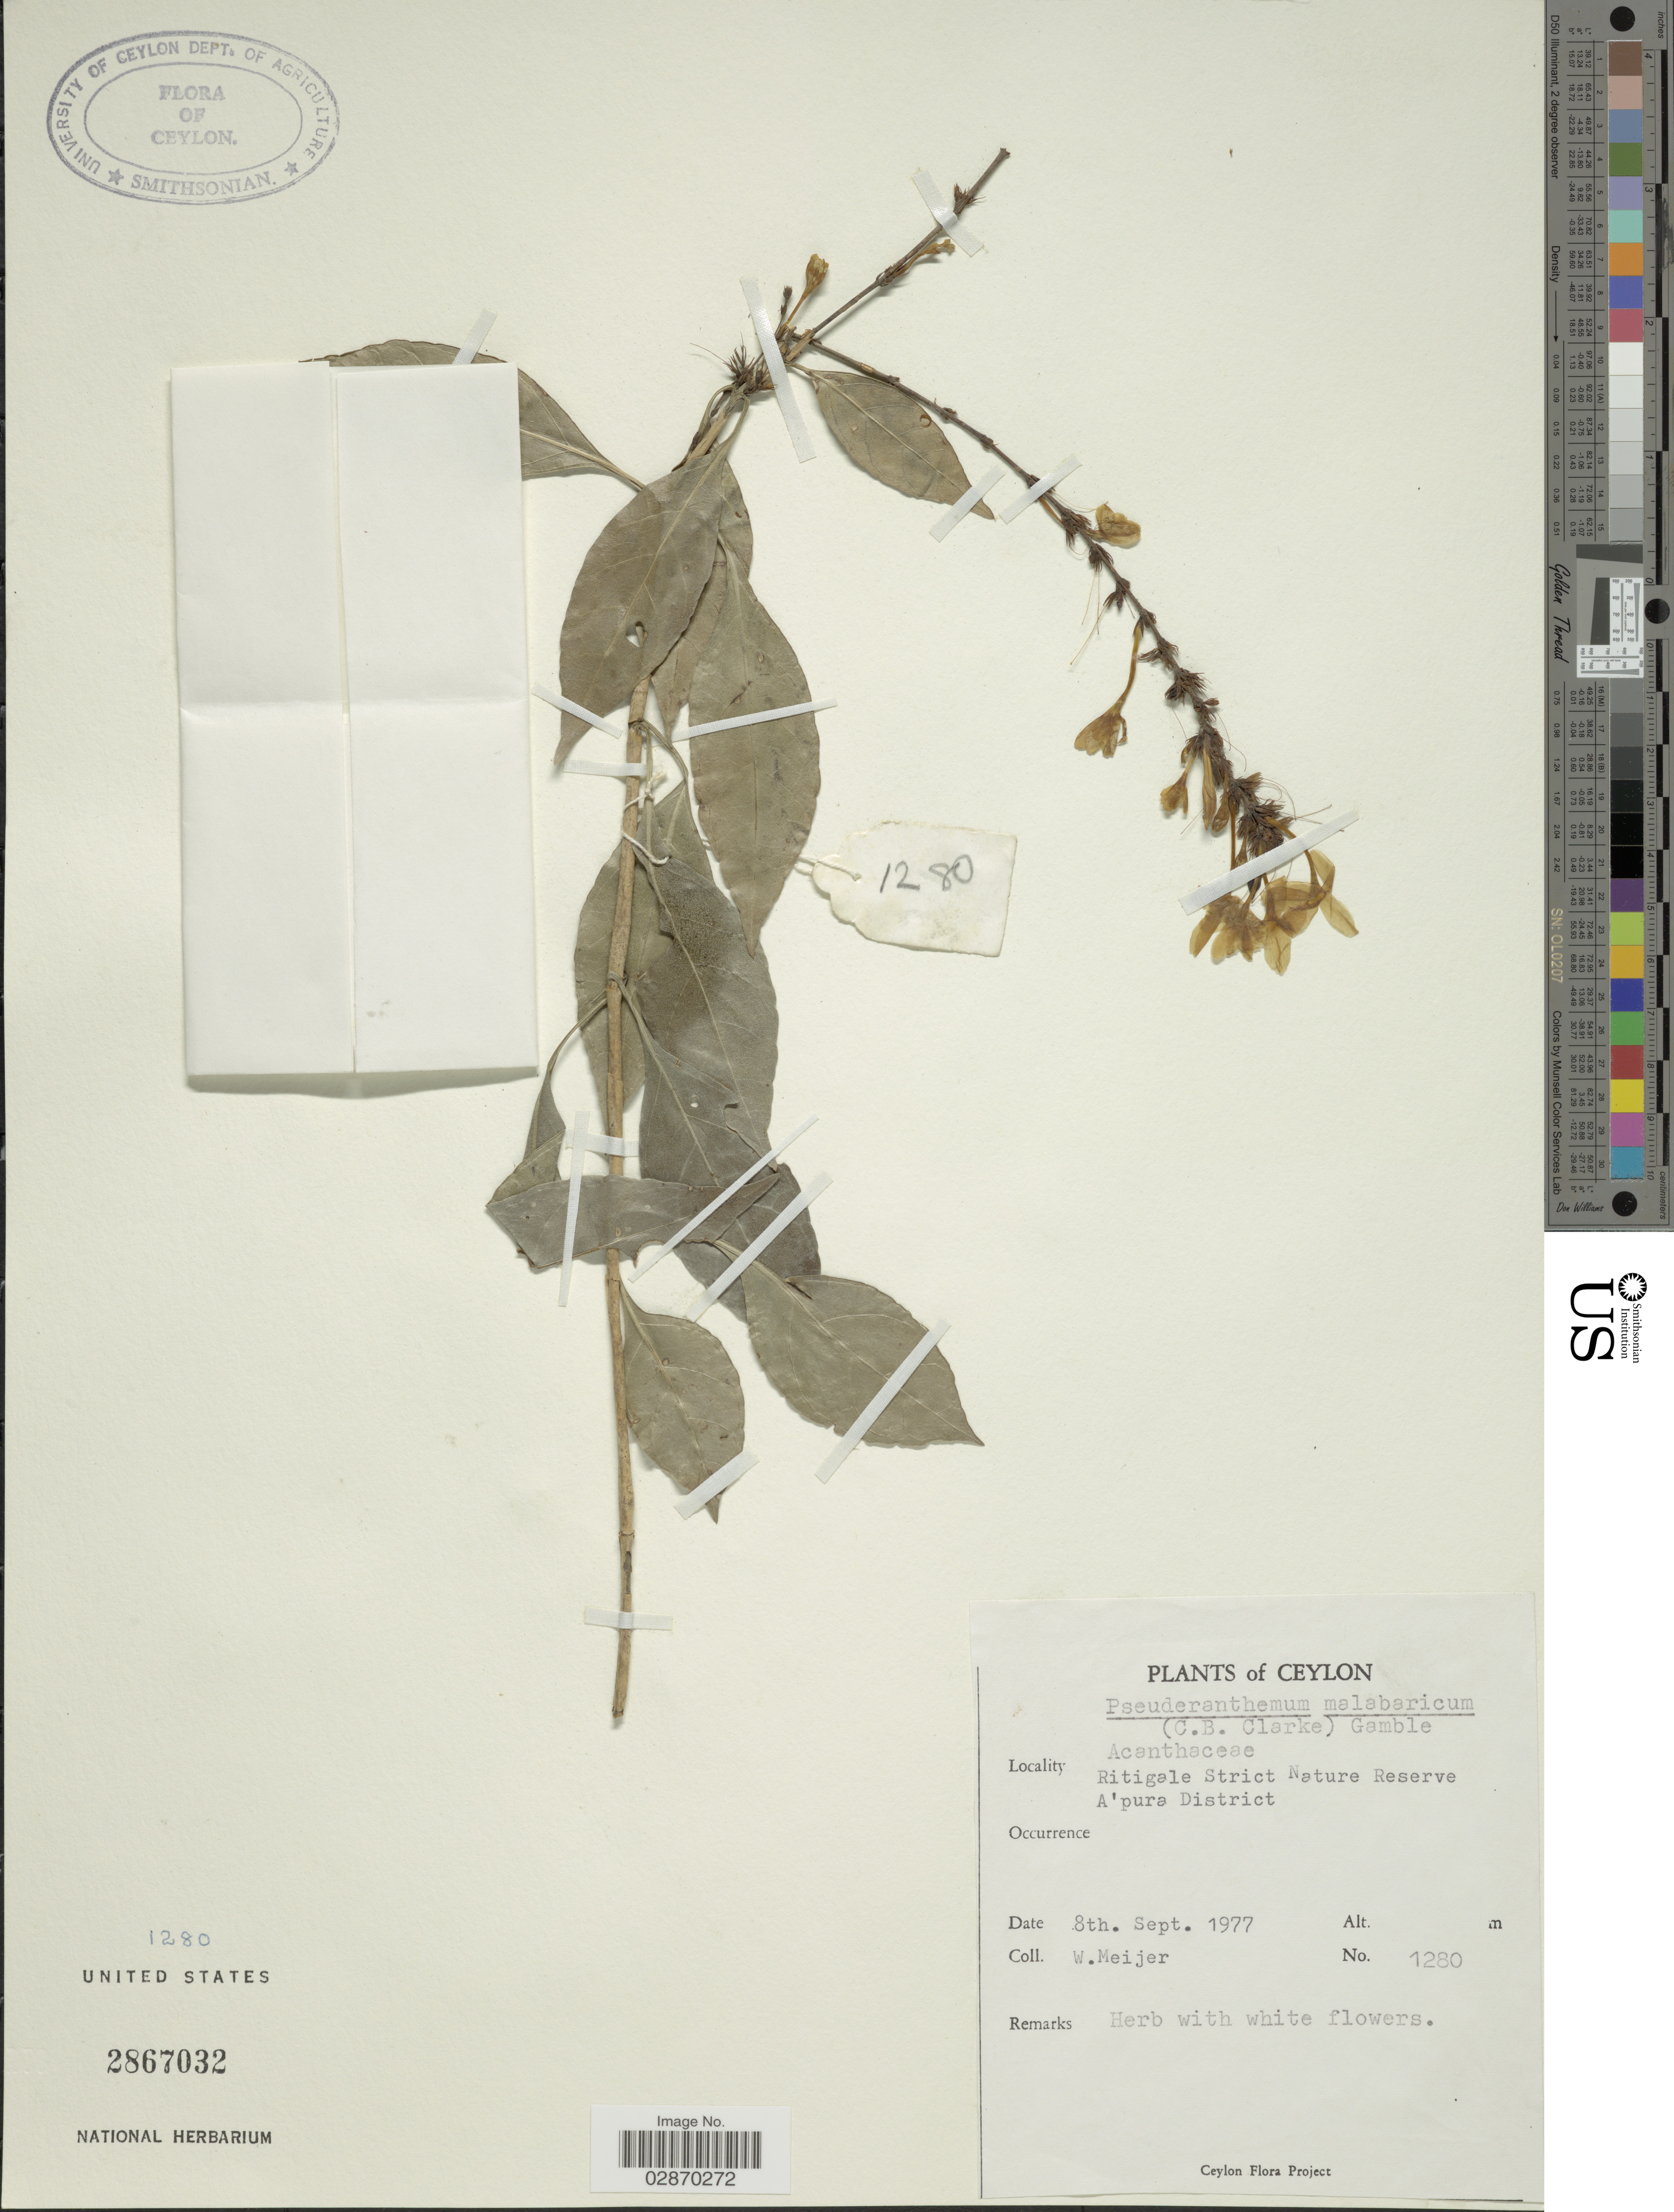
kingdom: Plantae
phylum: Tracheophyta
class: Magnoliopsida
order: Lamiales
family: Acanthaceae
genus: Pseuderanthemum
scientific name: Pseuderanthemum latifolium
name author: (Vahl) B. Hansen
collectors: W. Meijer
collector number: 1280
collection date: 1977-09-08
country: Sri Lanka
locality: Ceylon. Rigitale Strict Nature Reserve A'pure District.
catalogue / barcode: US 2867032